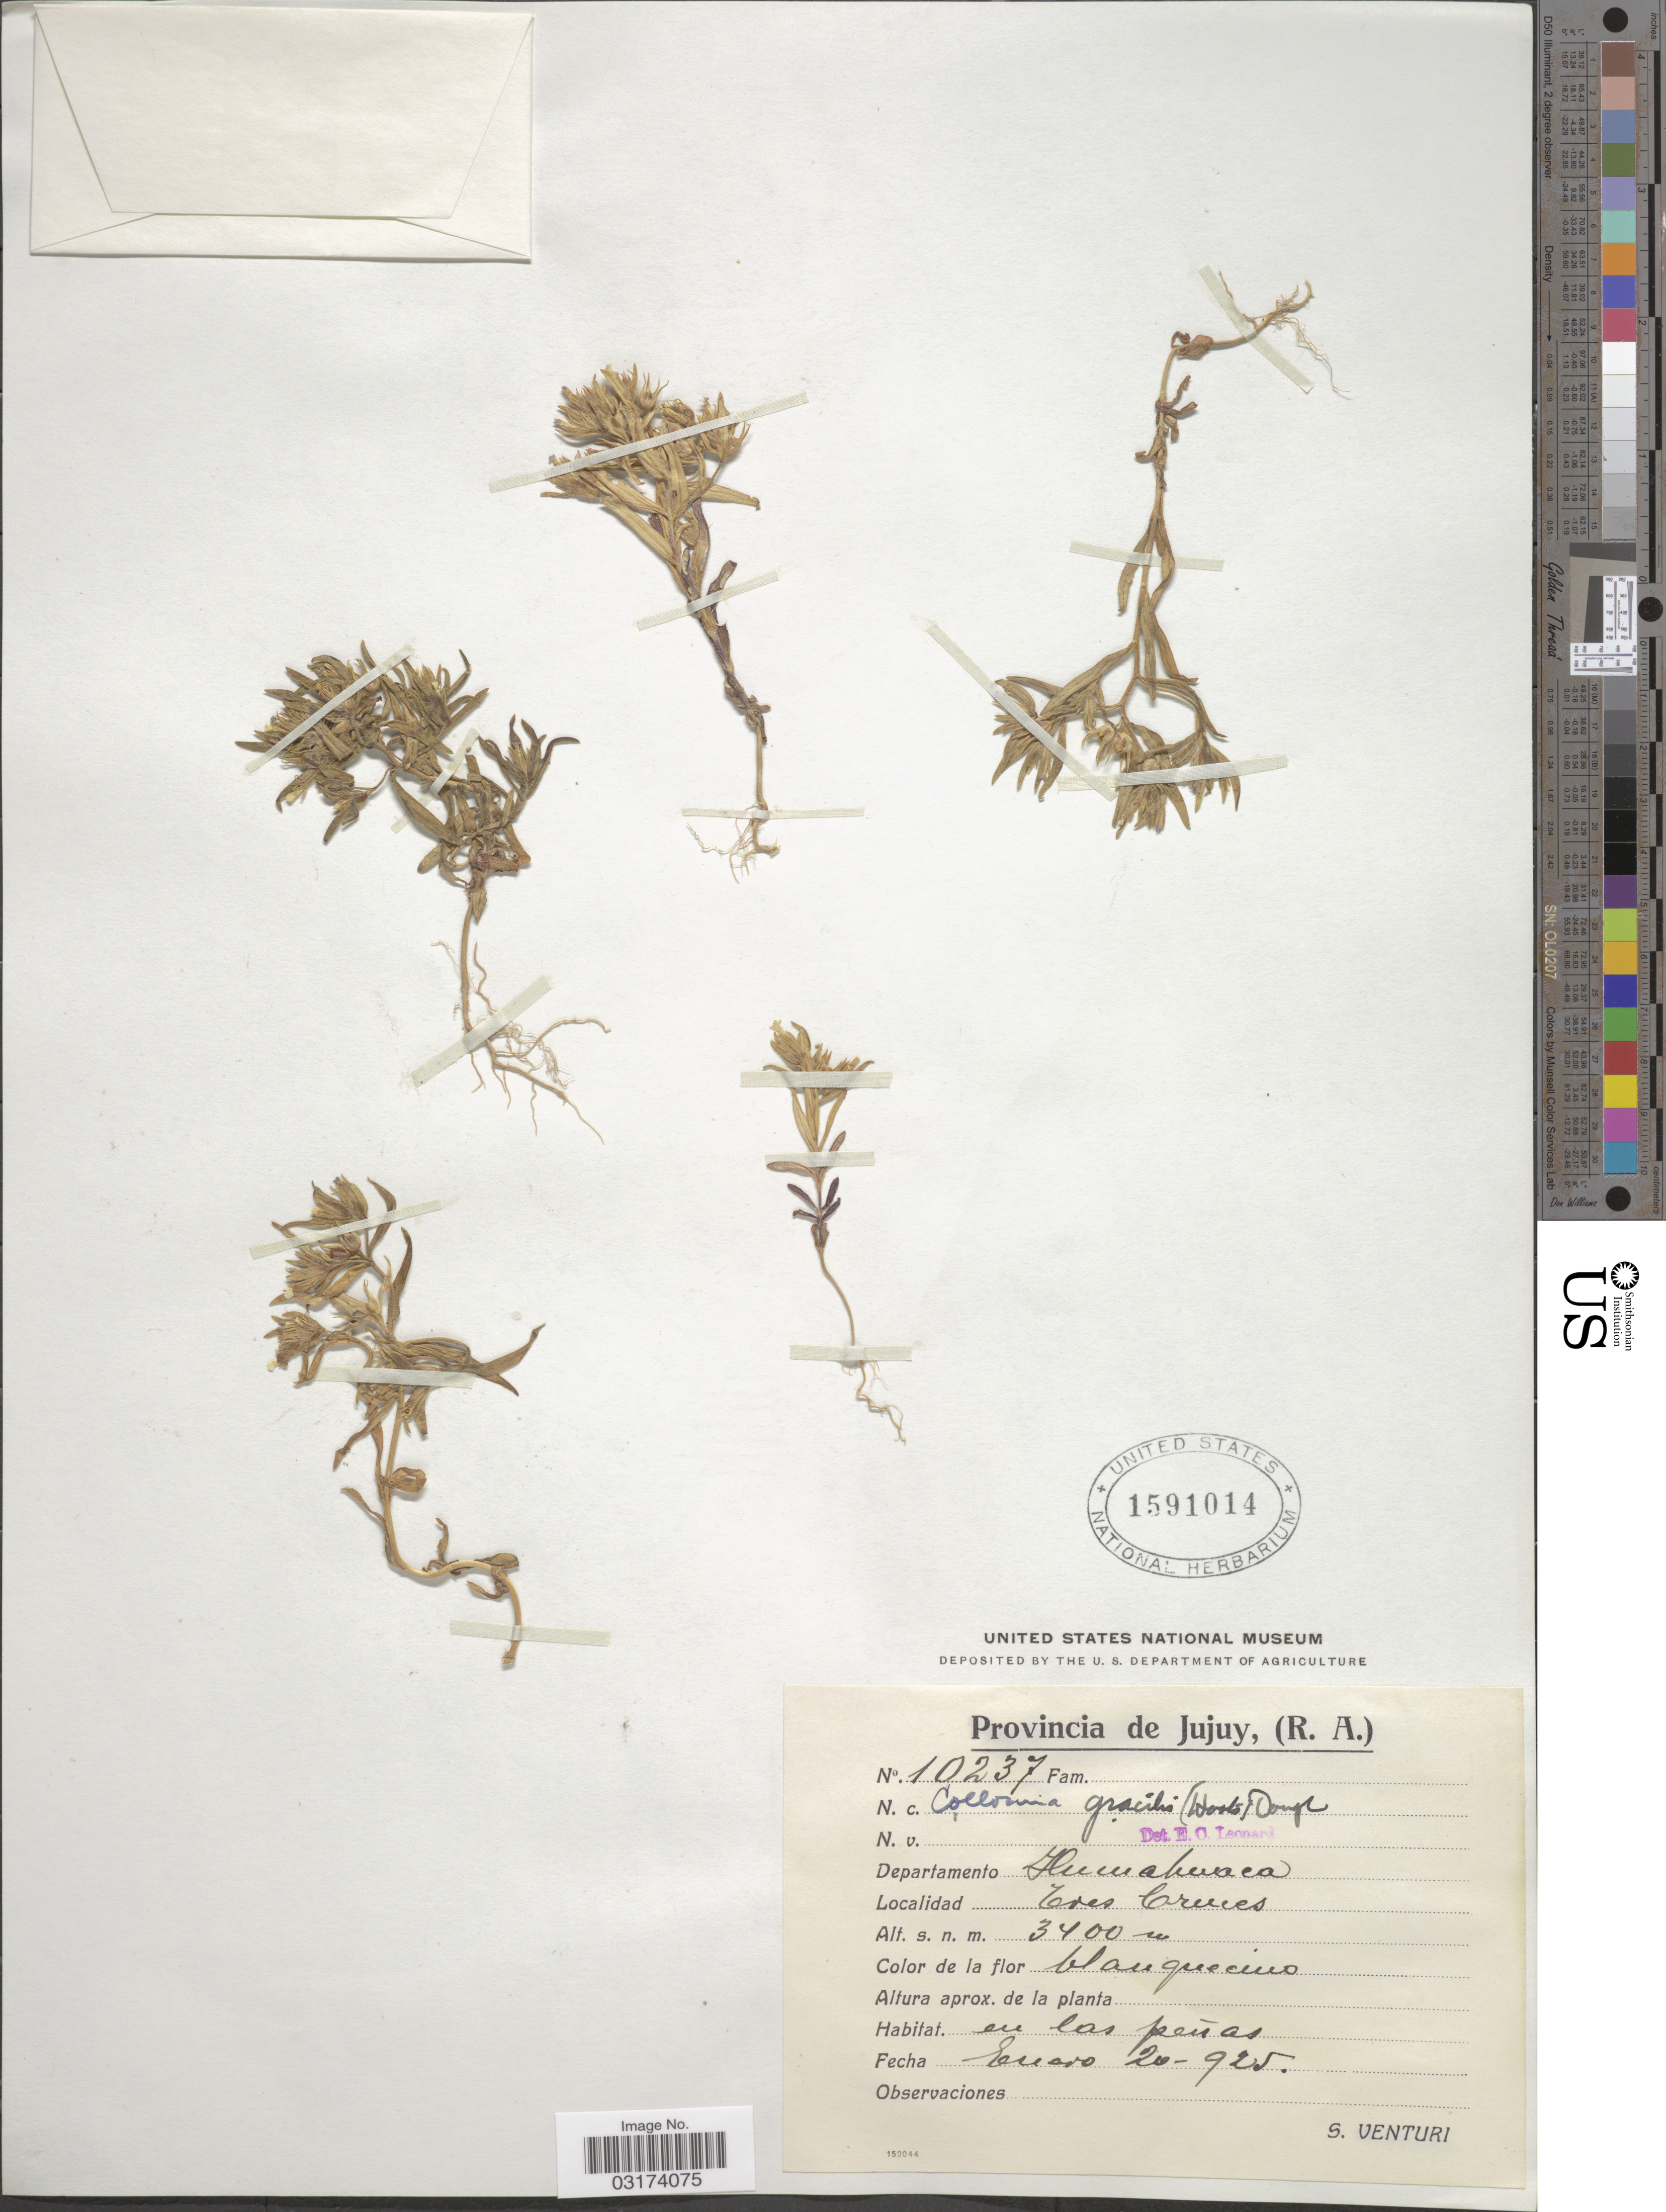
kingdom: Plantae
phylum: Tracheophyta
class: Magnoliopsida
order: Ericales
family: Polemoniaceae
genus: Microsteris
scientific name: Microsteris gracilis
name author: (Hook.) Greene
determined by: (US) Smithsonian Institution - National Museum of Natural History - Department of Botany (UNITED STATES)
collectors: S. Venturi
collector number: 10237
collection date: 1925-01-20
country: Argentina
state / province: Jujuy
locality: Departamento Humahuaca, Tres Cruces.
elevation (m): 3400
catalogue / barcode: US 1591014